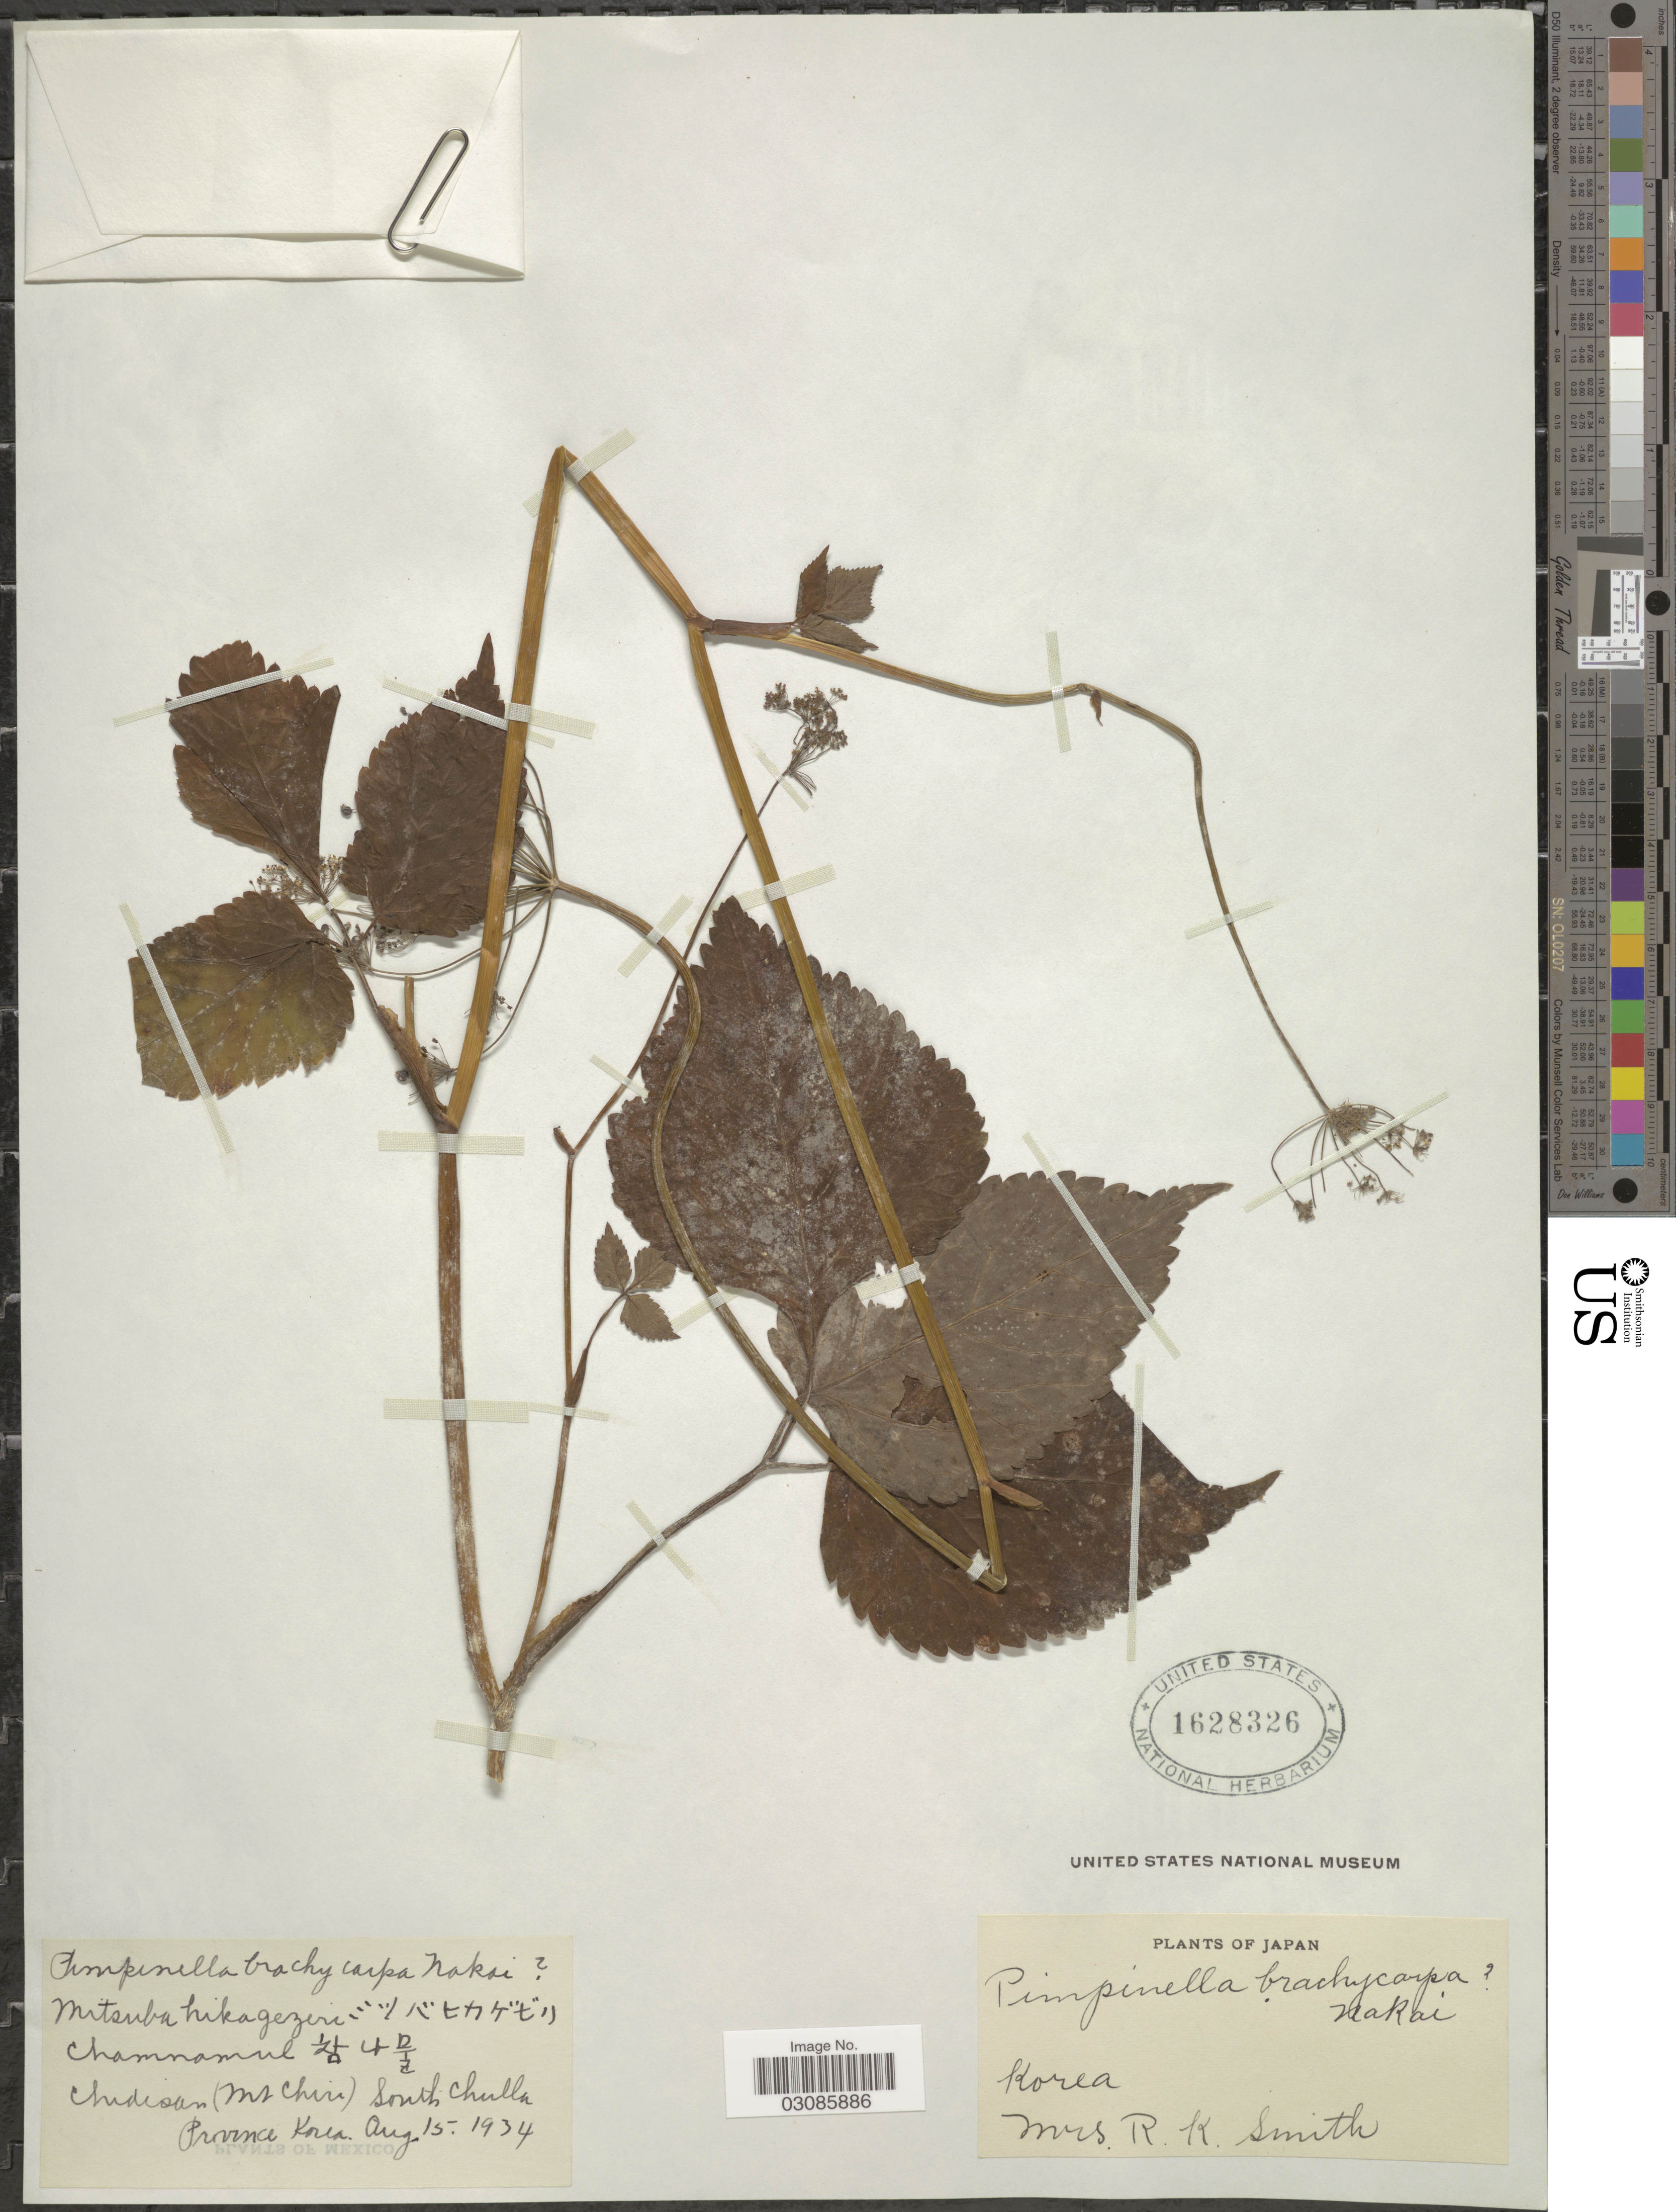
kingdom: Plantae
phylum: Tracheophyta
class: Magnoliopsida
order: Apiales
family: Apiaceae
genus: Pimpinella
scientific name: Pimpinella brachycarpa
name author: (Kom.) Nakai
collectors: R. Smith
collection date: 1934-08-15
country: South Korea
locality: Chedisan (Mt. Chiri) South Chulla, Province Korea.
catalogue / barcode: US 1628326